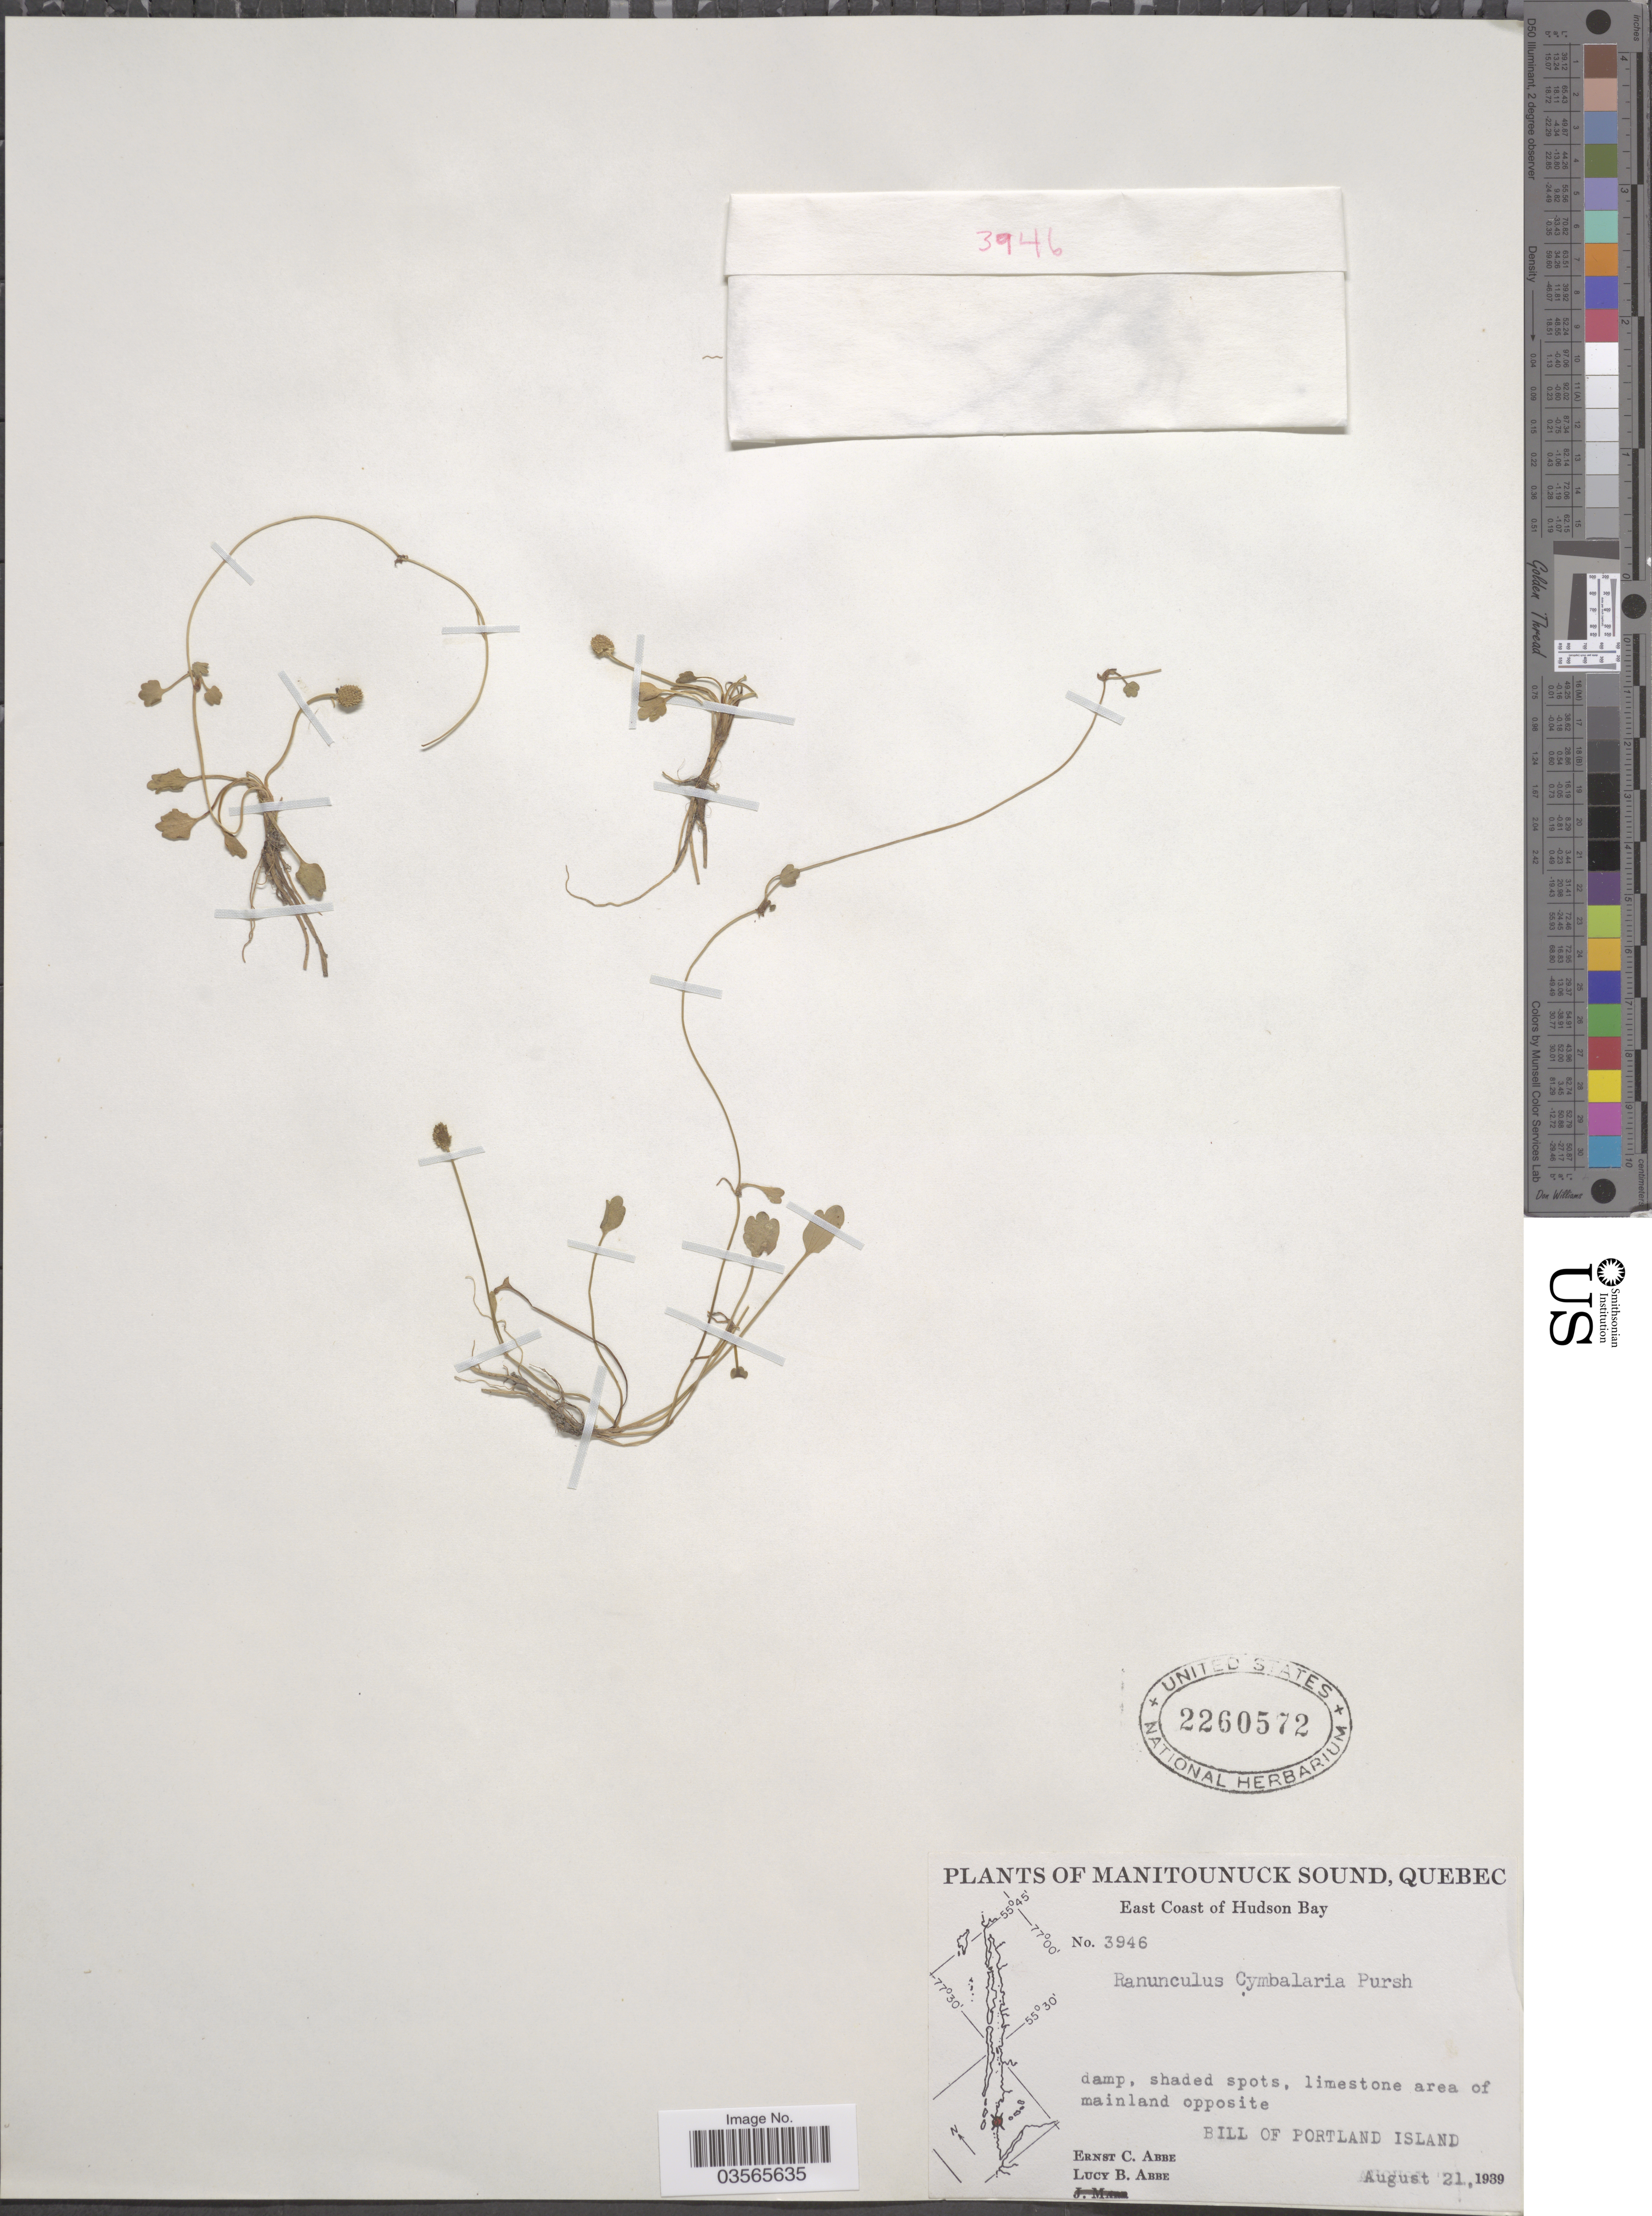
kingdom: Plantae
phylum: Tracheophyta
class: Magnoliopsida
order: Ranunculales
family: Ranunculaceae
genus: Halerpestes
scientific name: Halerpestes cymbalaria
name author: (Pursh) Greene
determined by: Strong, M. T., (US), Smithsonian Institution - National Museum of Natural History (UNITED STATES)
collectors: E. C. Abbe & L. B. Abbe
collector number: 3946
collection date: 1939-08-21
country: Canada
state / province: Quebec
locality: Manitounuck Sound. East Coast of Hudson Bay, limestone area of mainland opposite Bill of Portland Island.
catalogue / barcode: US 2260572